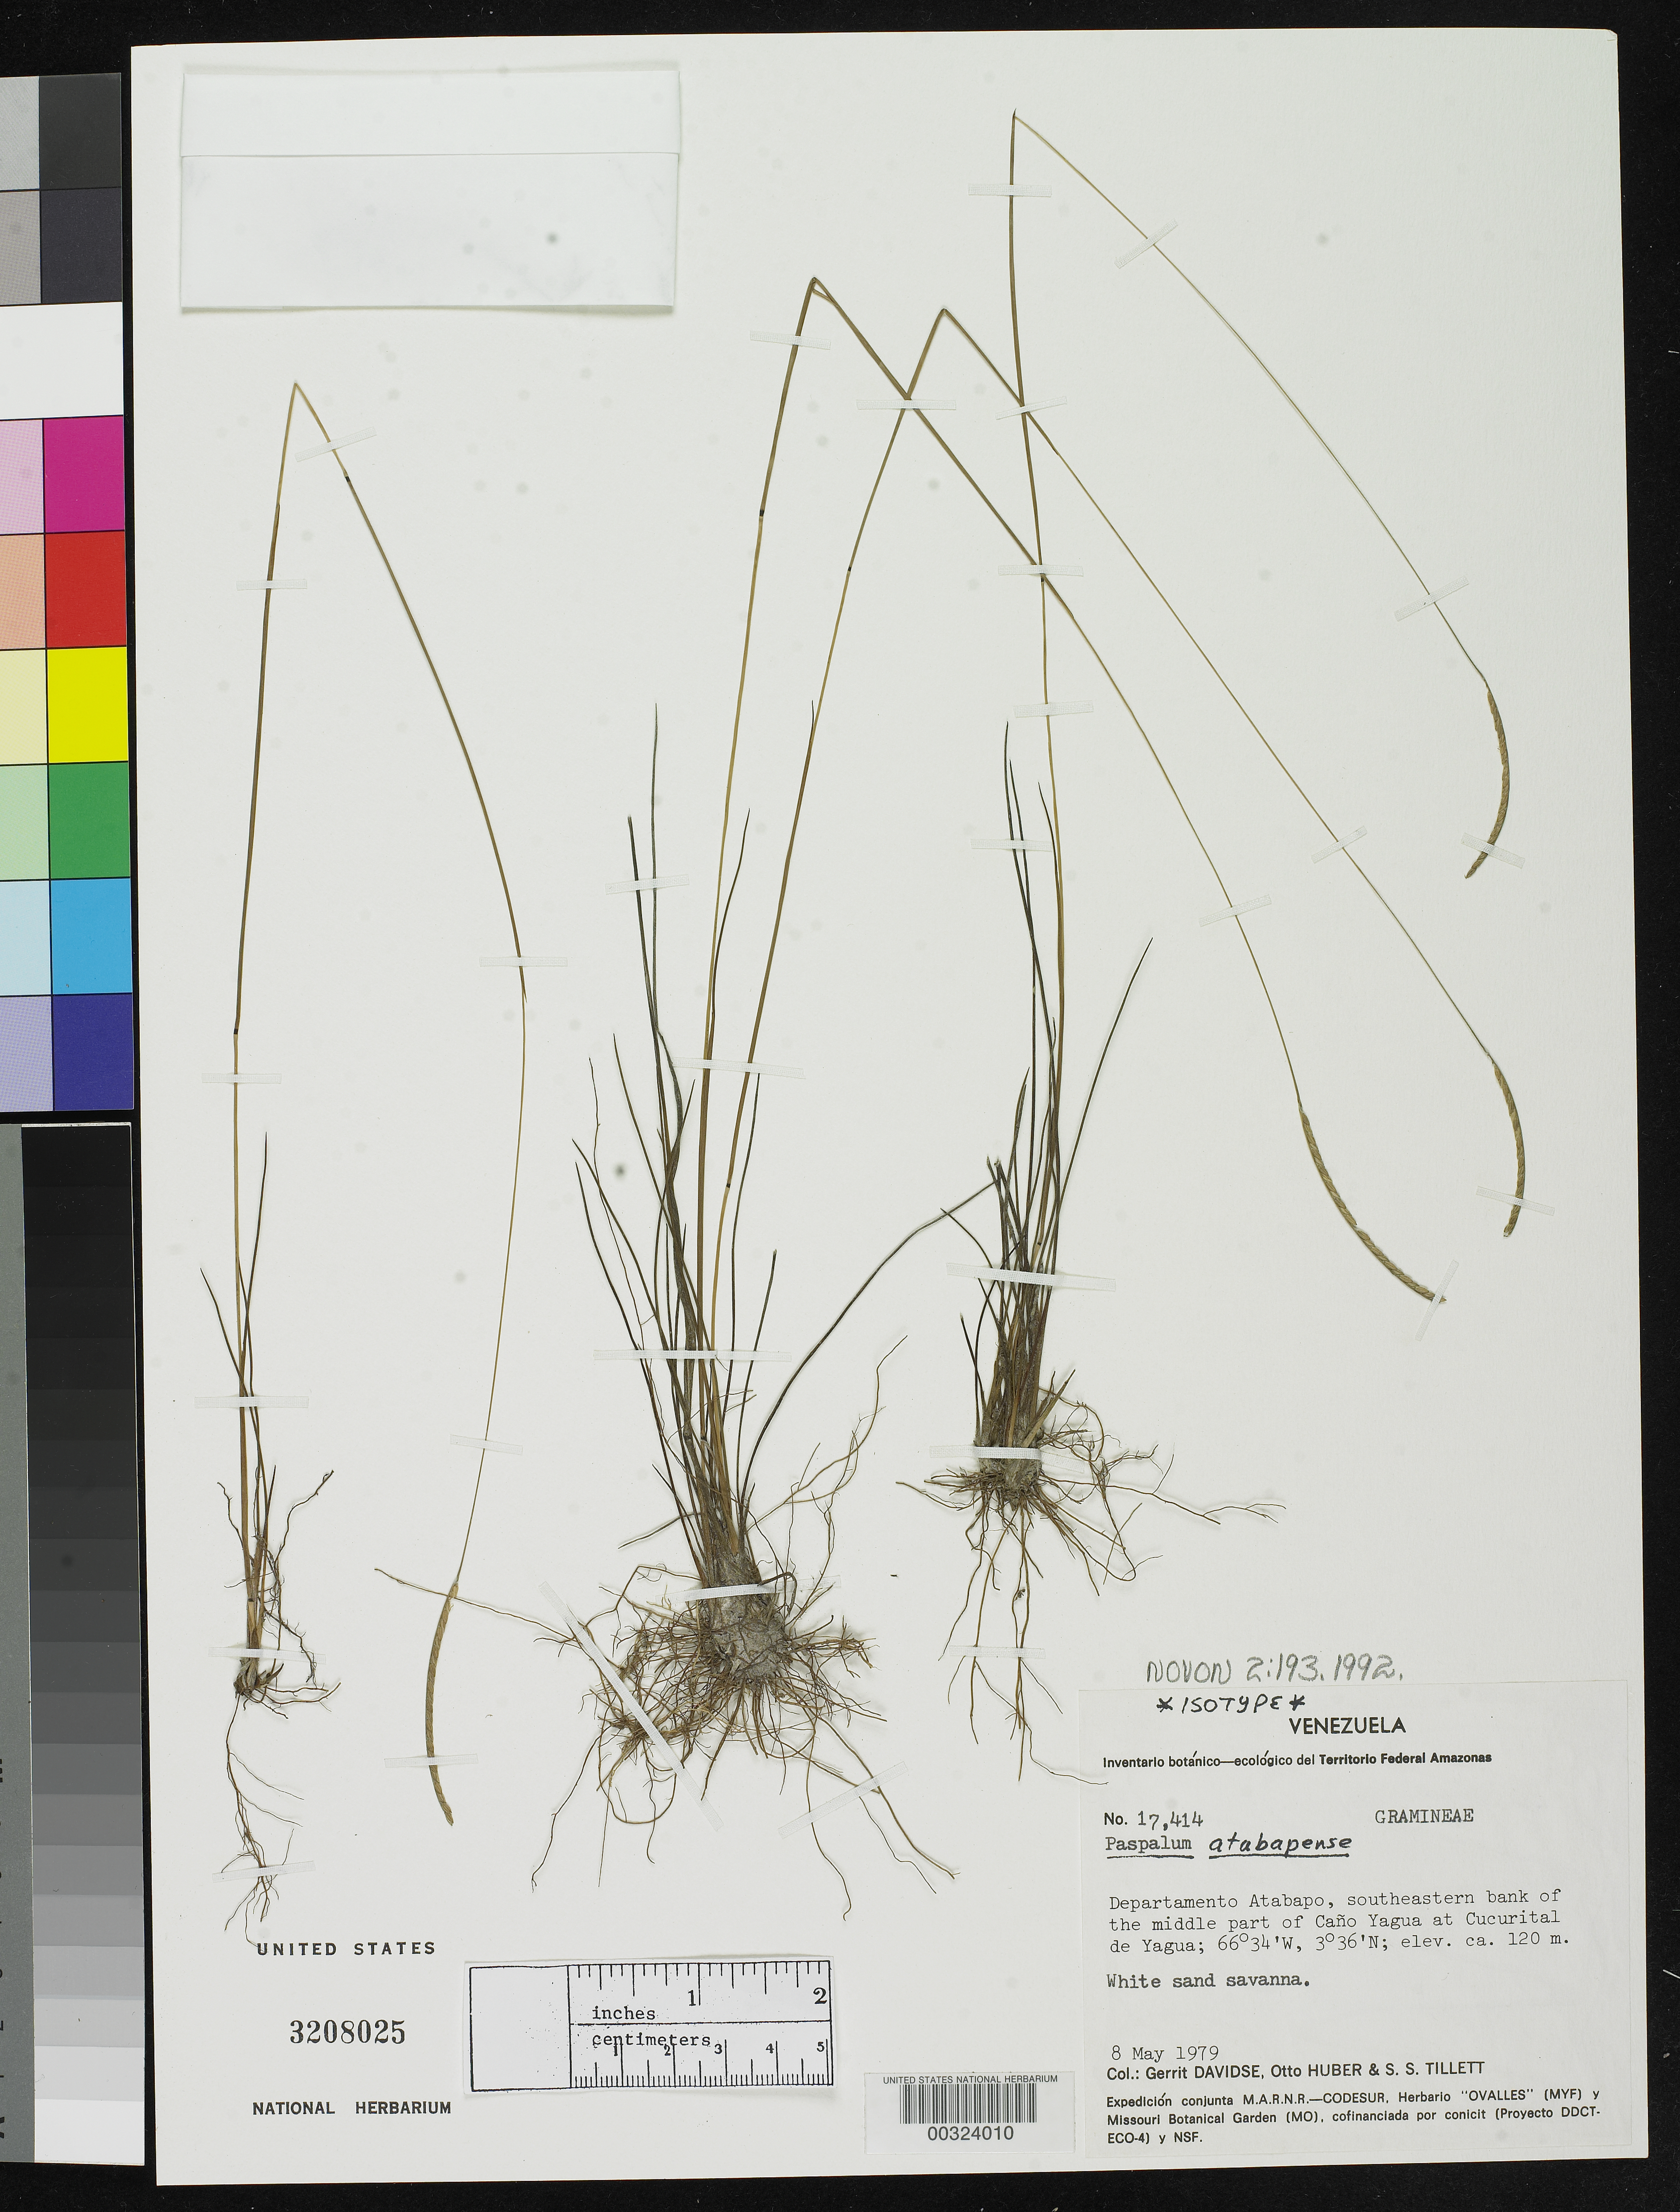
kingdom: Plantae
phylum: Tracheophyta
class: Liliopsida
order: Poales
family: Poaceae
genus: Paspalum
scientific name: Paspalum atabapense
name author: Davidse & Zuloaga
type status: Isotype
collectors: G. Davidse, O. Huber & S. S. Tillett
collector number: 17414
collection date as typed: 08 May 1979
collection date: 1979-05-08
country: Venezuela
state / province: Amazonas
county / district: Atabapo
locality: SE bank of middle part of Cano Yagua at Cucurital de Yagua.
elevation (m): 120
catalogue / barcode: US 3208025